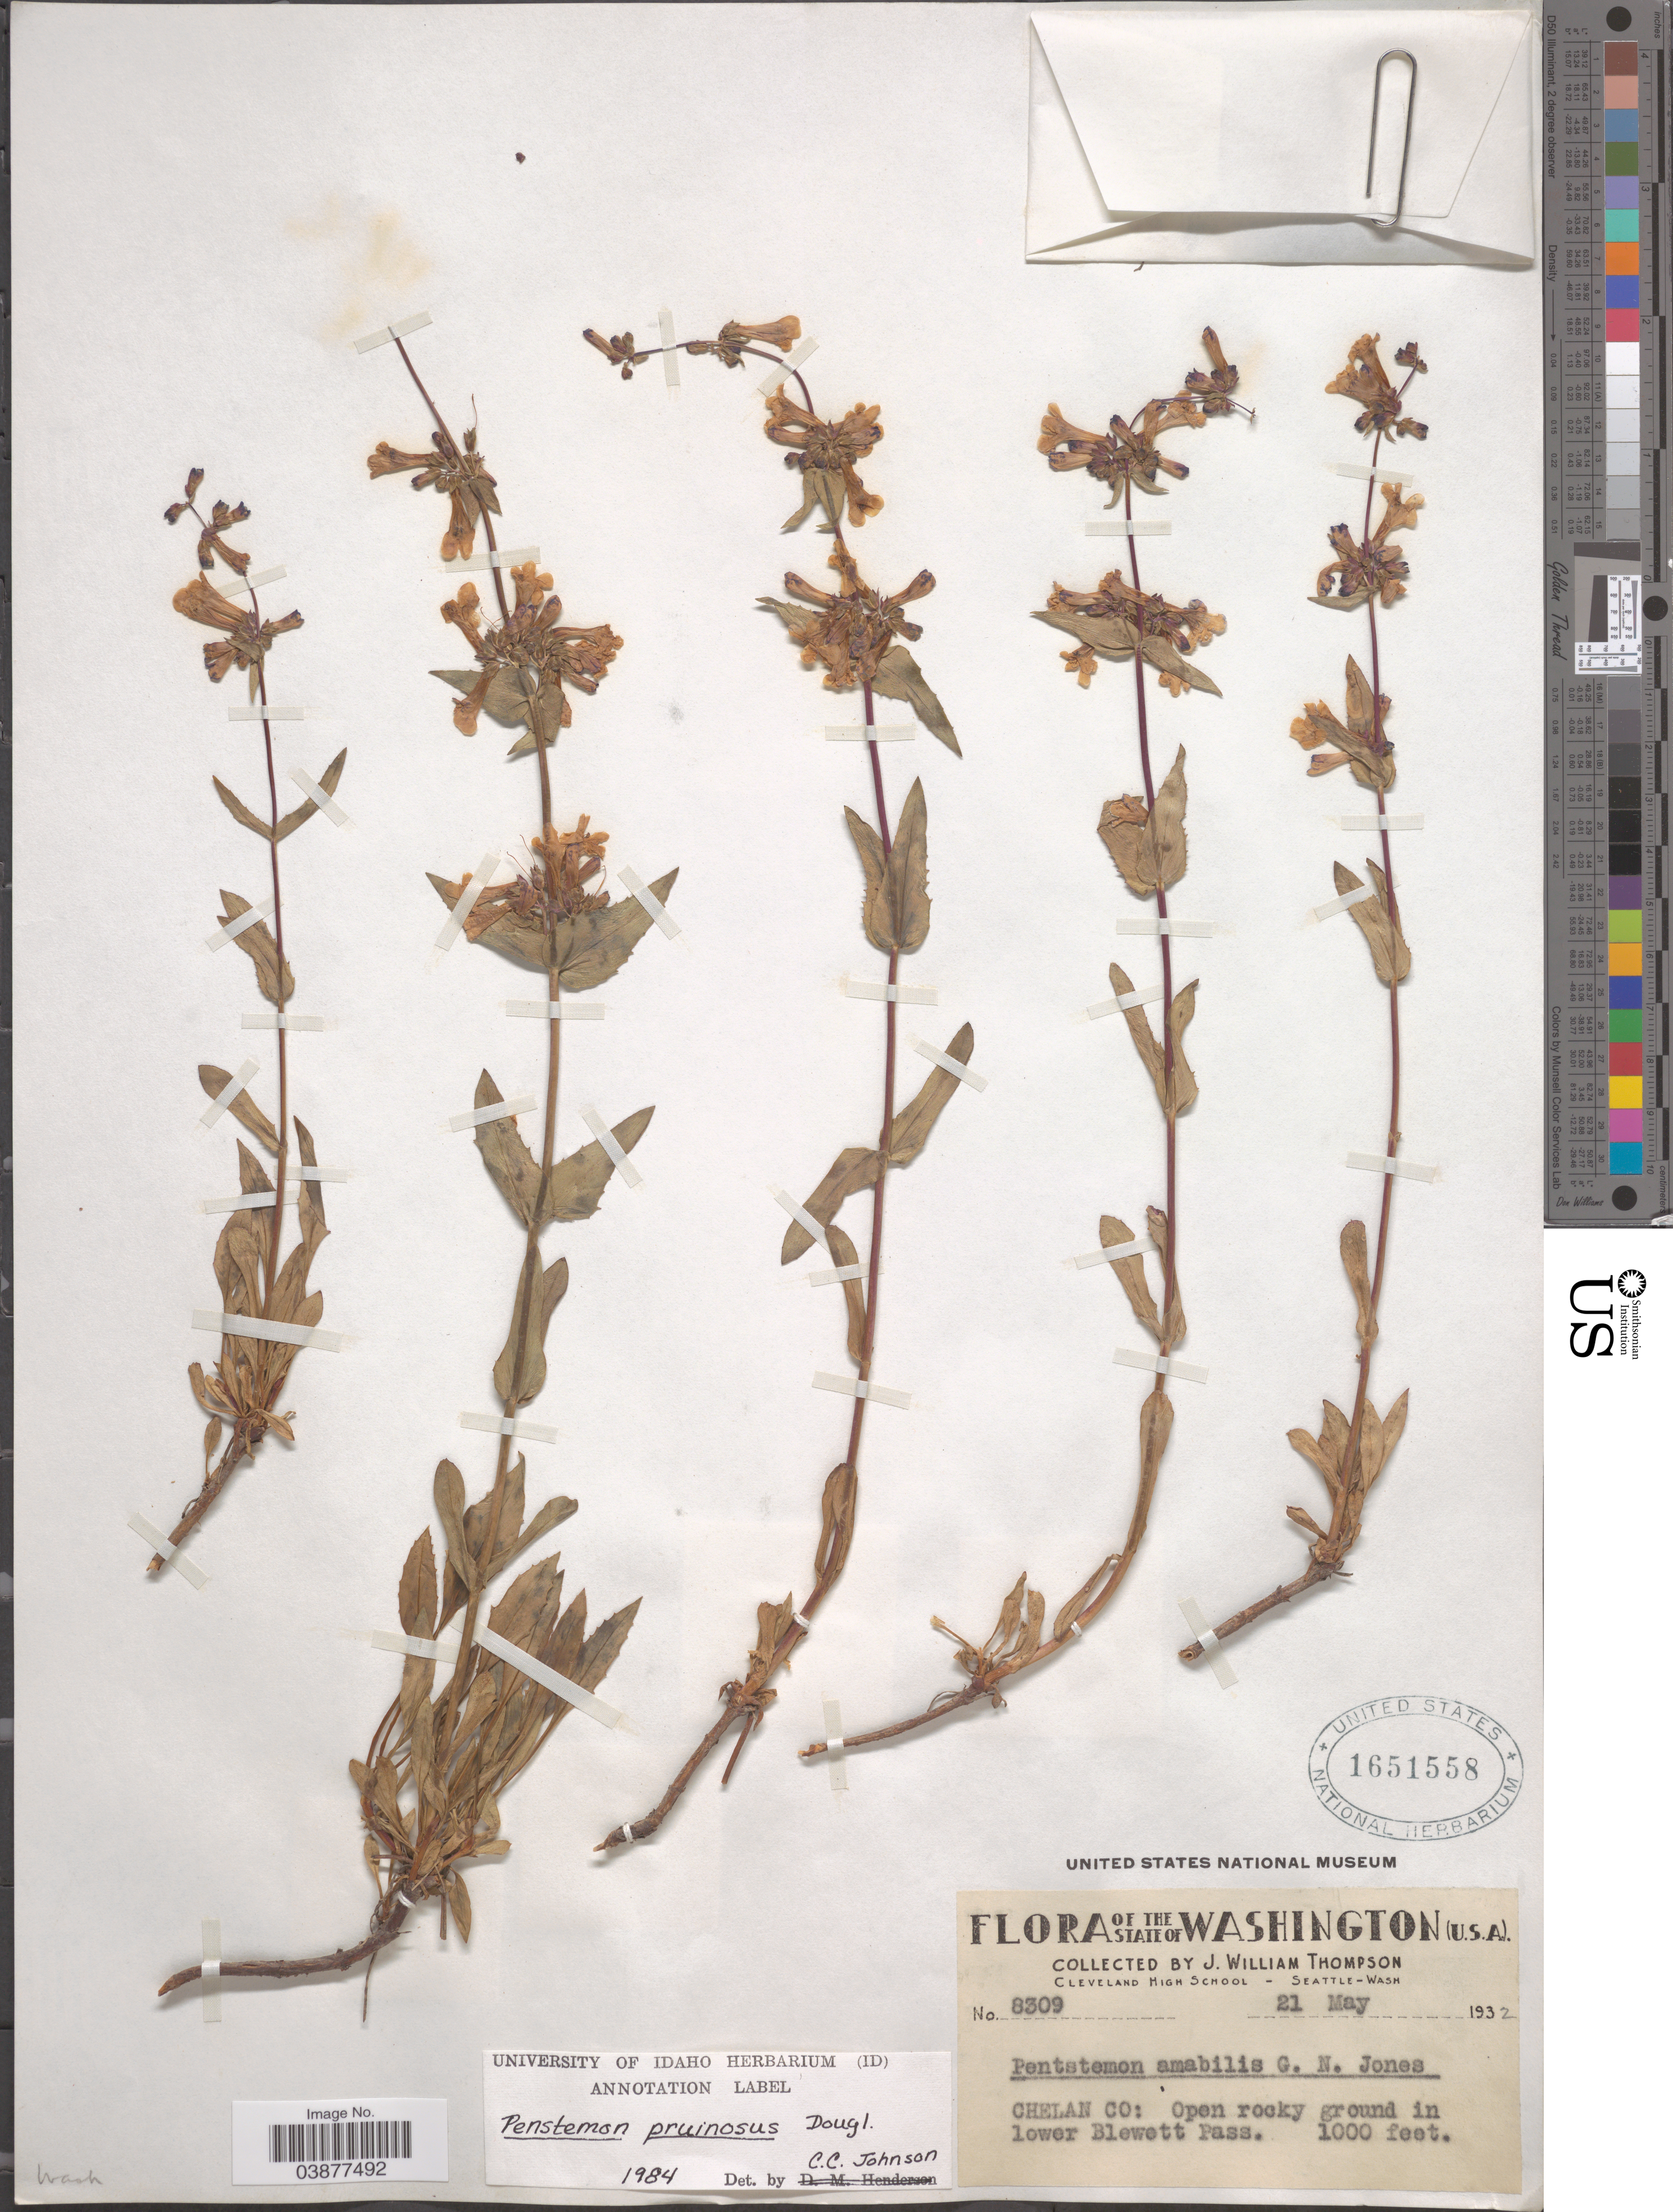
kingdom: Plantae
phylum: Tracheophyta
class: Magnoliopsida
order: Lamiales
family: Plantaginaceae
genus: Penstemon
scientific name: Penstemon pruinosus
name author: Douglas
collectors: J. W. Thompson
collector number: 8309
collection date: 1932-05-21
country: United States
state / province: Washington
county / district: Chelan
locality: Chelan Co: Open rocky ground in lower Blewett Pass.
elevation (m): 305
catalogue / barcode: US 1651558